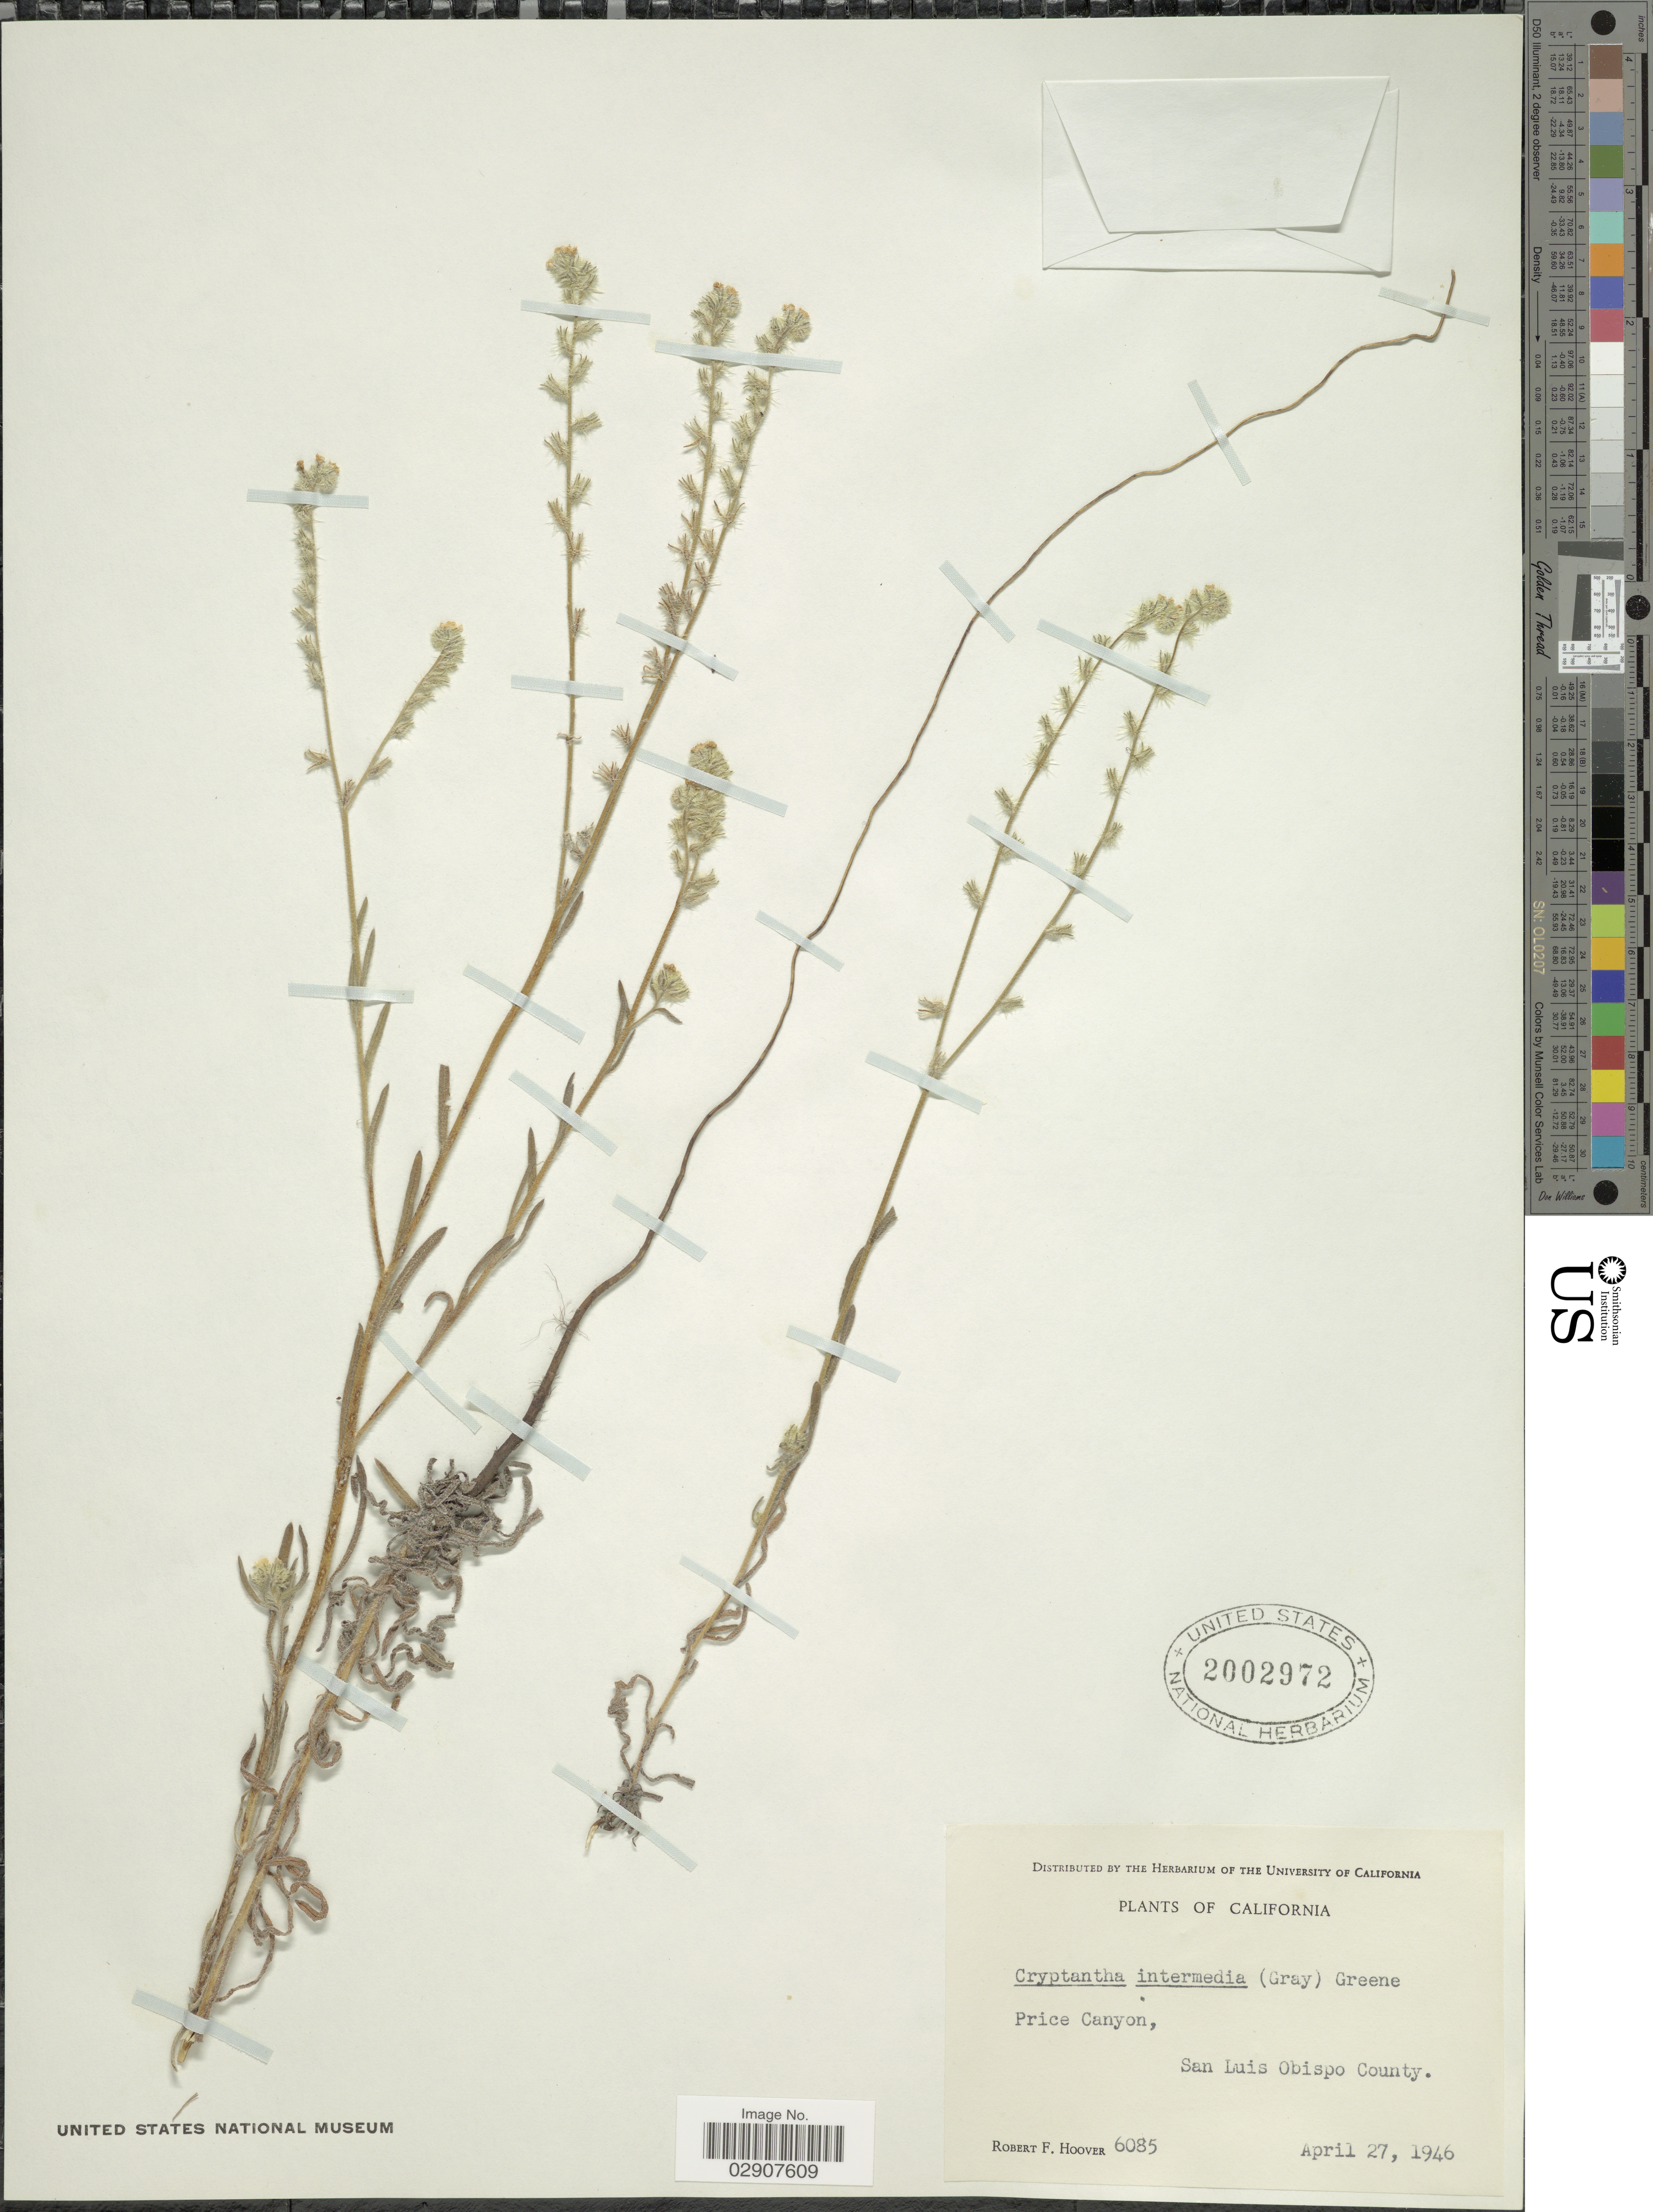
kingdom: Plantae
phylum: Tracheophyta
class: Magnoliopsida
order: Boraginales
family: Boraginaceae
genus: Cryptantha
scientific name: Cryptantha intermedia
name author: (A. Gray) Greene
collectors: R. F. Hoover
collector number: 6085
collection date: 1946-04-27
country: United States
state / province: California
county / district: San Luis Obispo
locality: Price Canyon, San Luis Obispo County.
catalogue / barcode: US 2002972